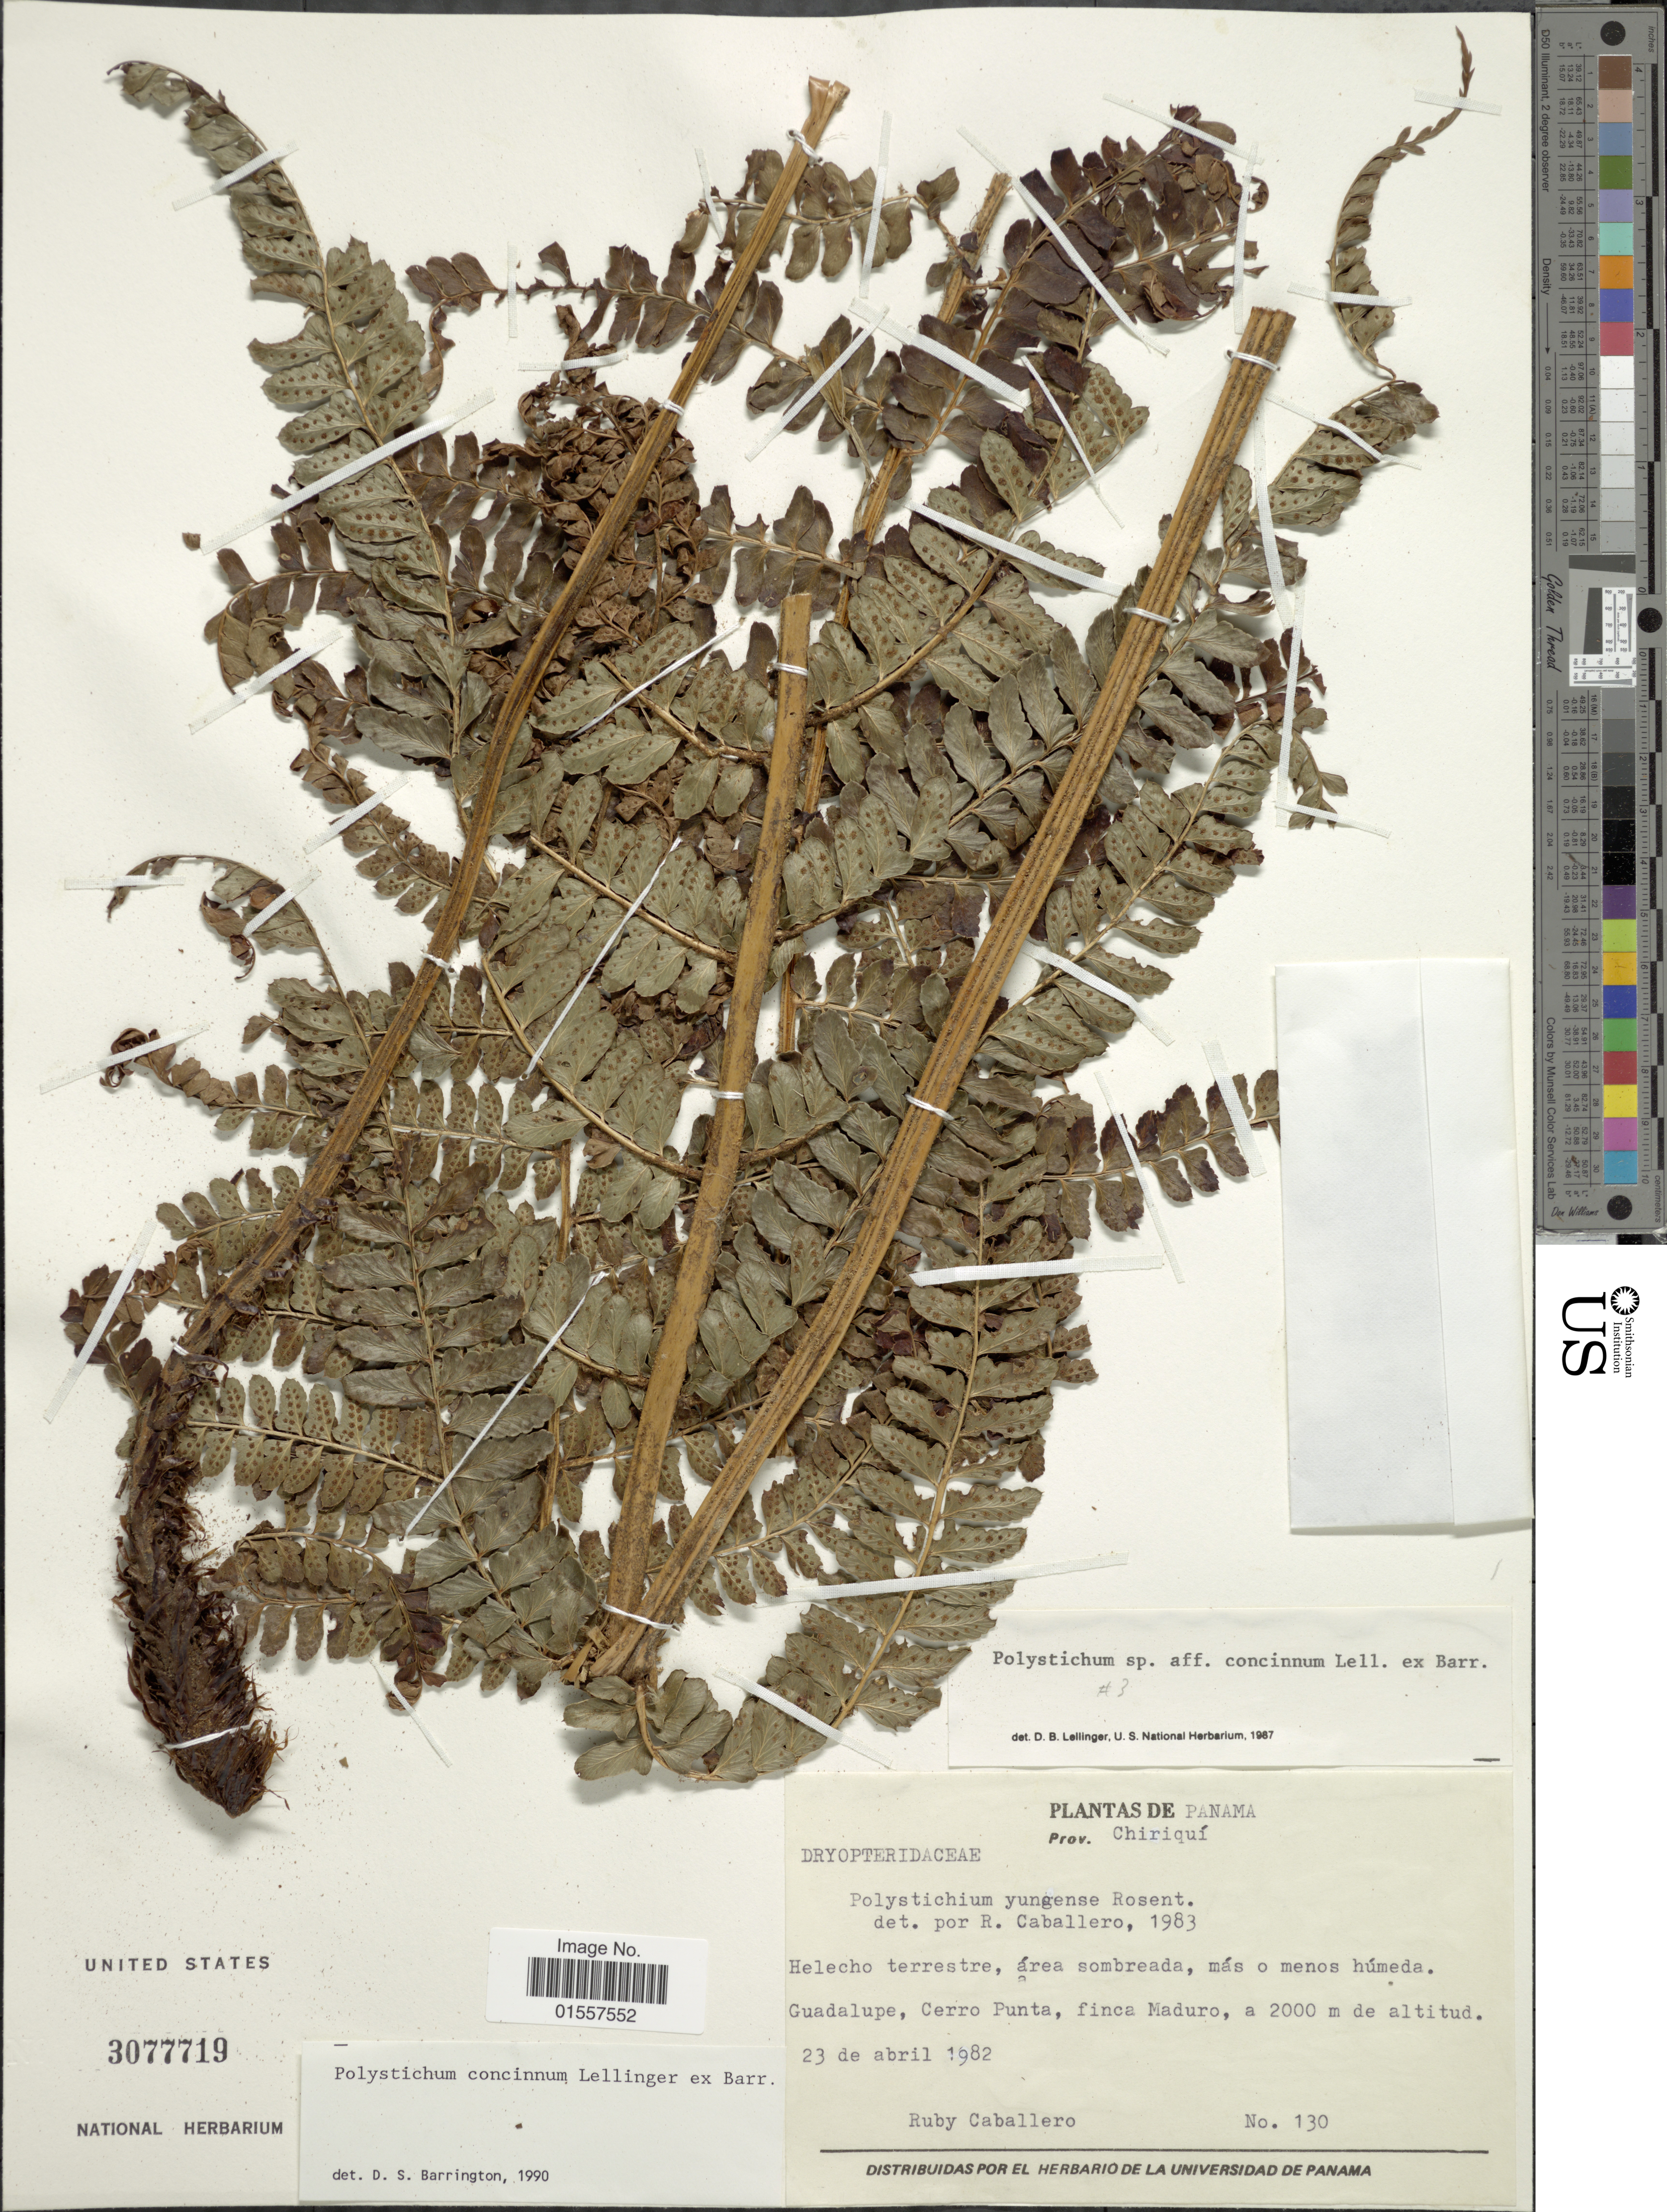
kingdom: Plantae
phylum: Tracheophyta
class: Polypodiopsida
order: Polypodiales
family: Dryopteridaceae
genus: Polystichum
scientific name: Polystichum concinnum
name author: Lellinger ex Barrington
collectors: R. Caballero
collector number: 130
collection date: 1982-04-23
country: Panama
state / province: Chiriqui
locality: Prov. Chiriqui, Guadalupe, Cerro Punta, finca Maduro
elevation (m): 2000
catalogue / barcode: US 3077719